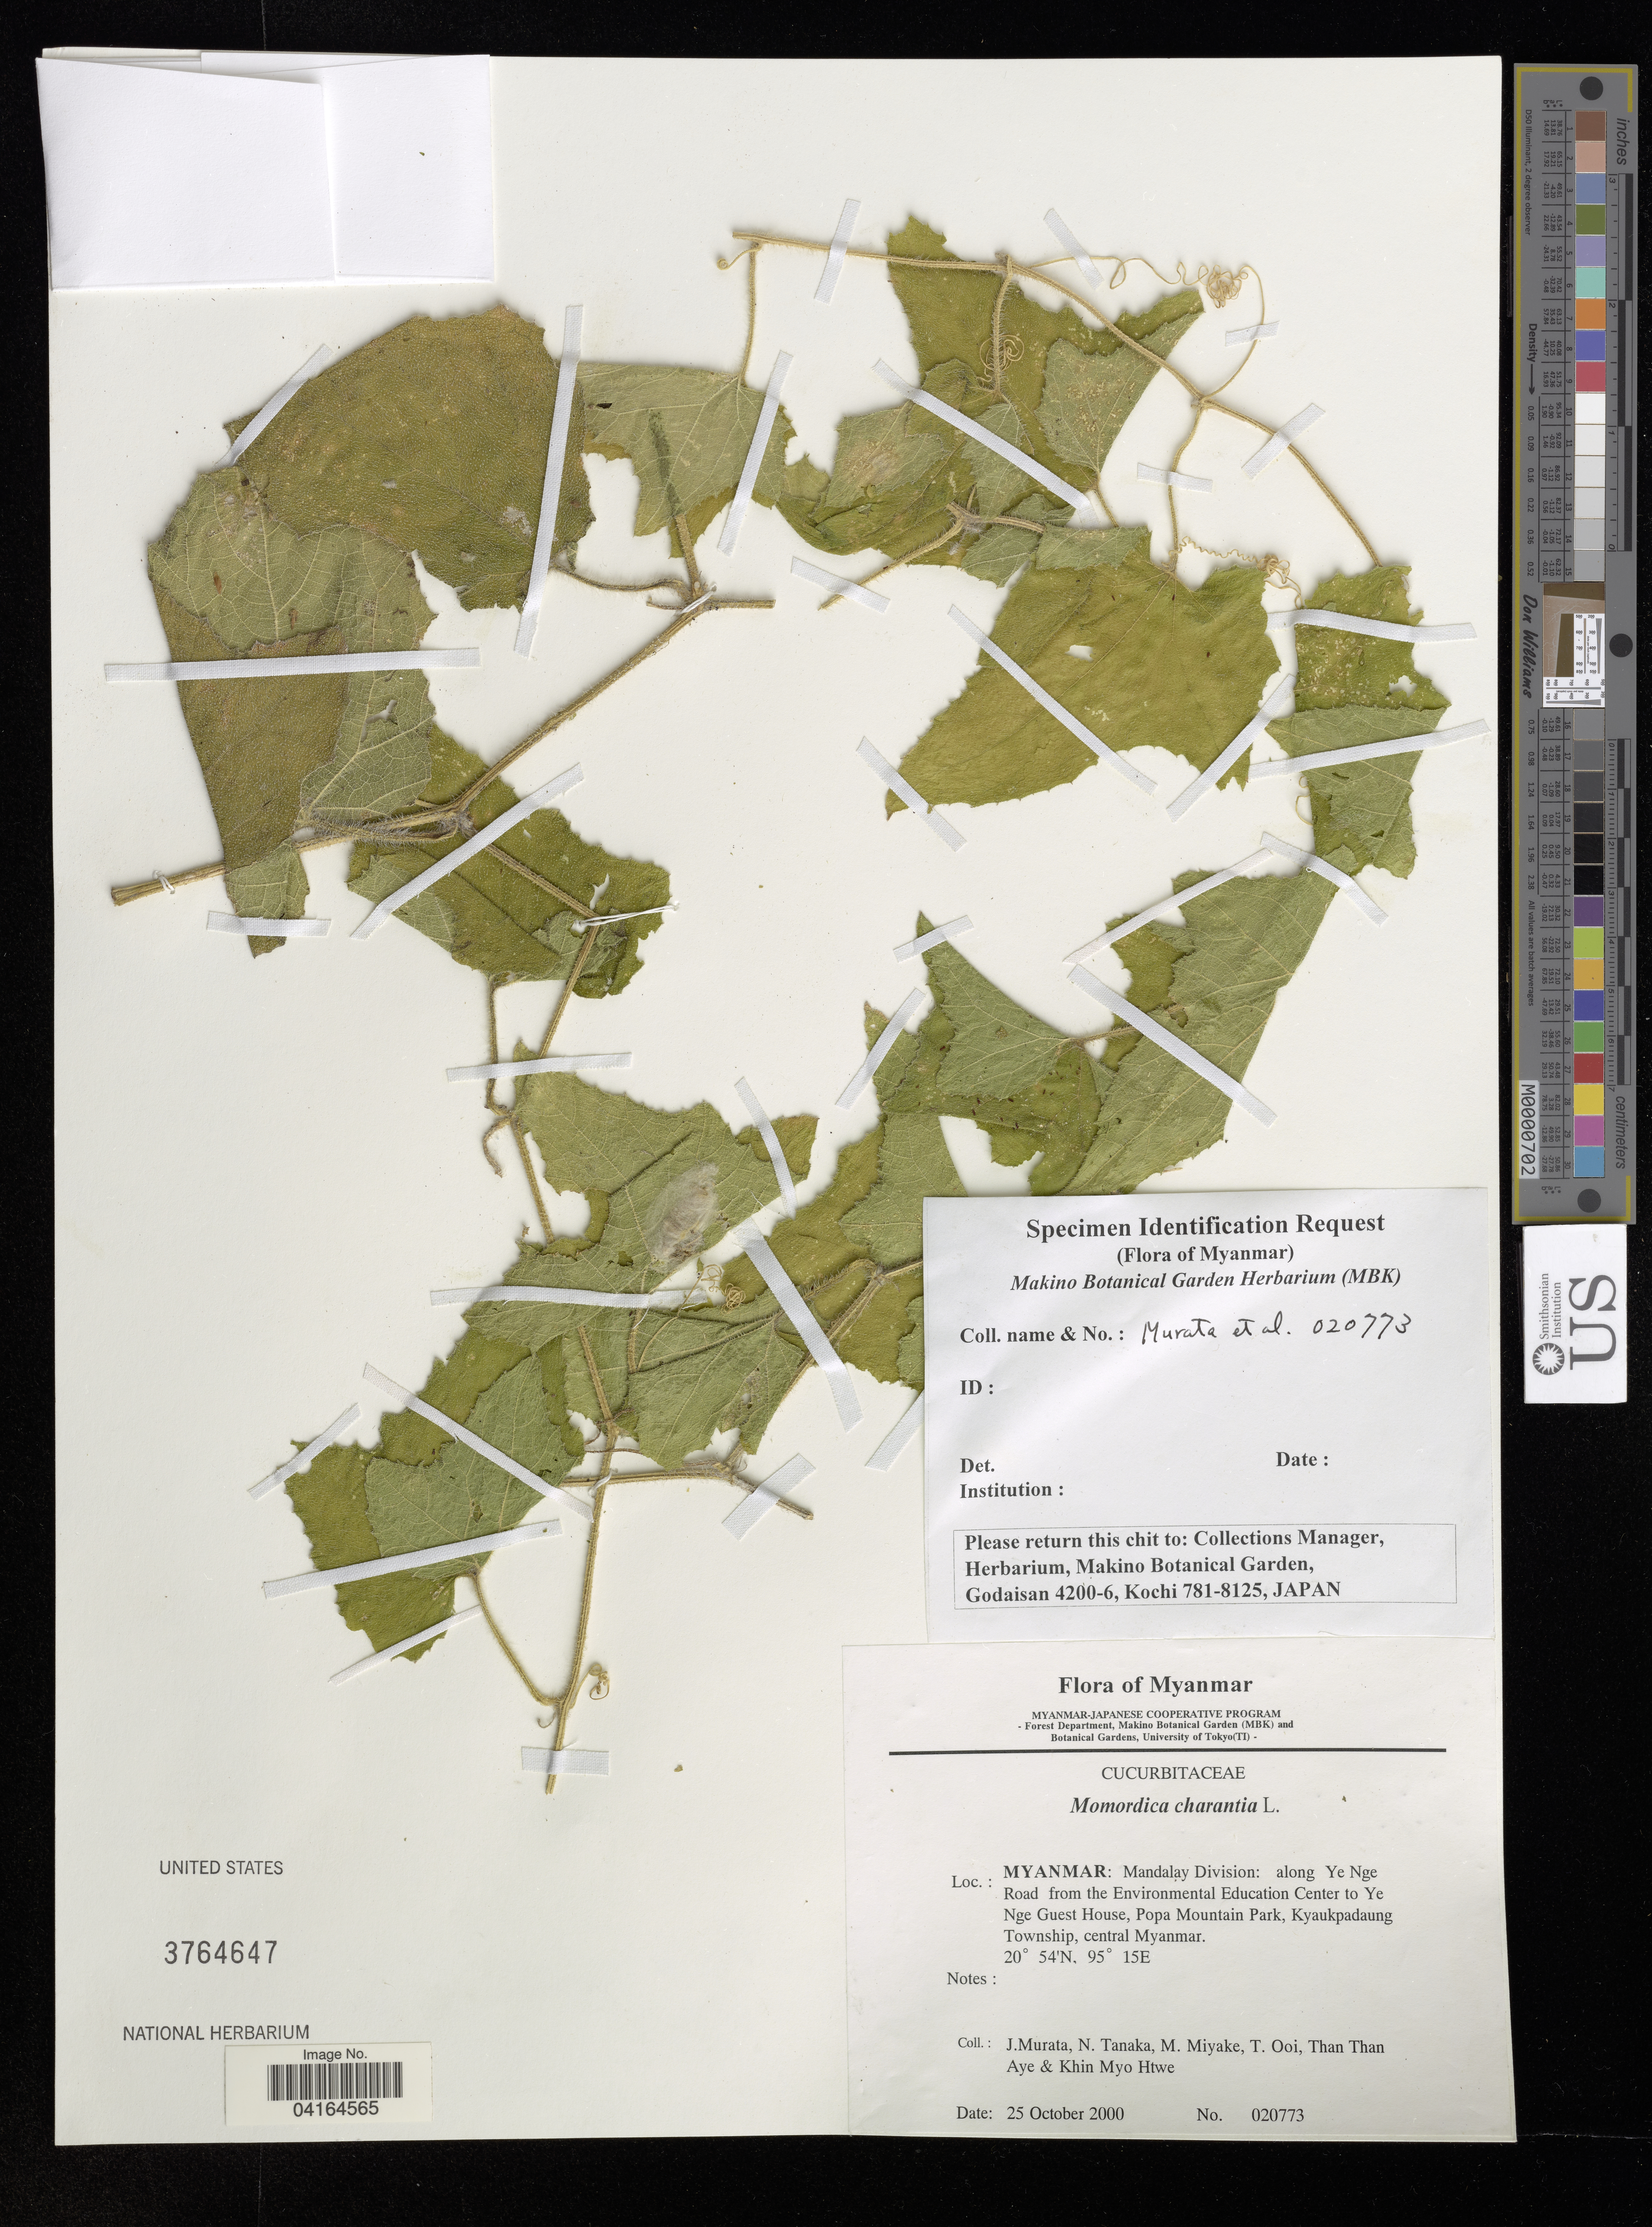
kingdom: Plantae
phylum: Tracheophyta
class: Magnoliopsida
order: Cucurbitales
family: Cucurbitaceae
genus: Momordica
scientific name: Momordica charantia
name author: L.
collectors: J. Murata, N. Tanaka, M. Miyake, T. Ooi & et al.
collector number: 020773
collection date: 2000-10-25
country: Myanmar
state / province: Mandalay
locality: Mandalay Division: along Ye Nge Road from the Environmental Education Center to Ye Nge Guest House, Popa Mountain Park, Kyaukpadaung Township, central Myanmar.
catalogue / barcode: US 3764647